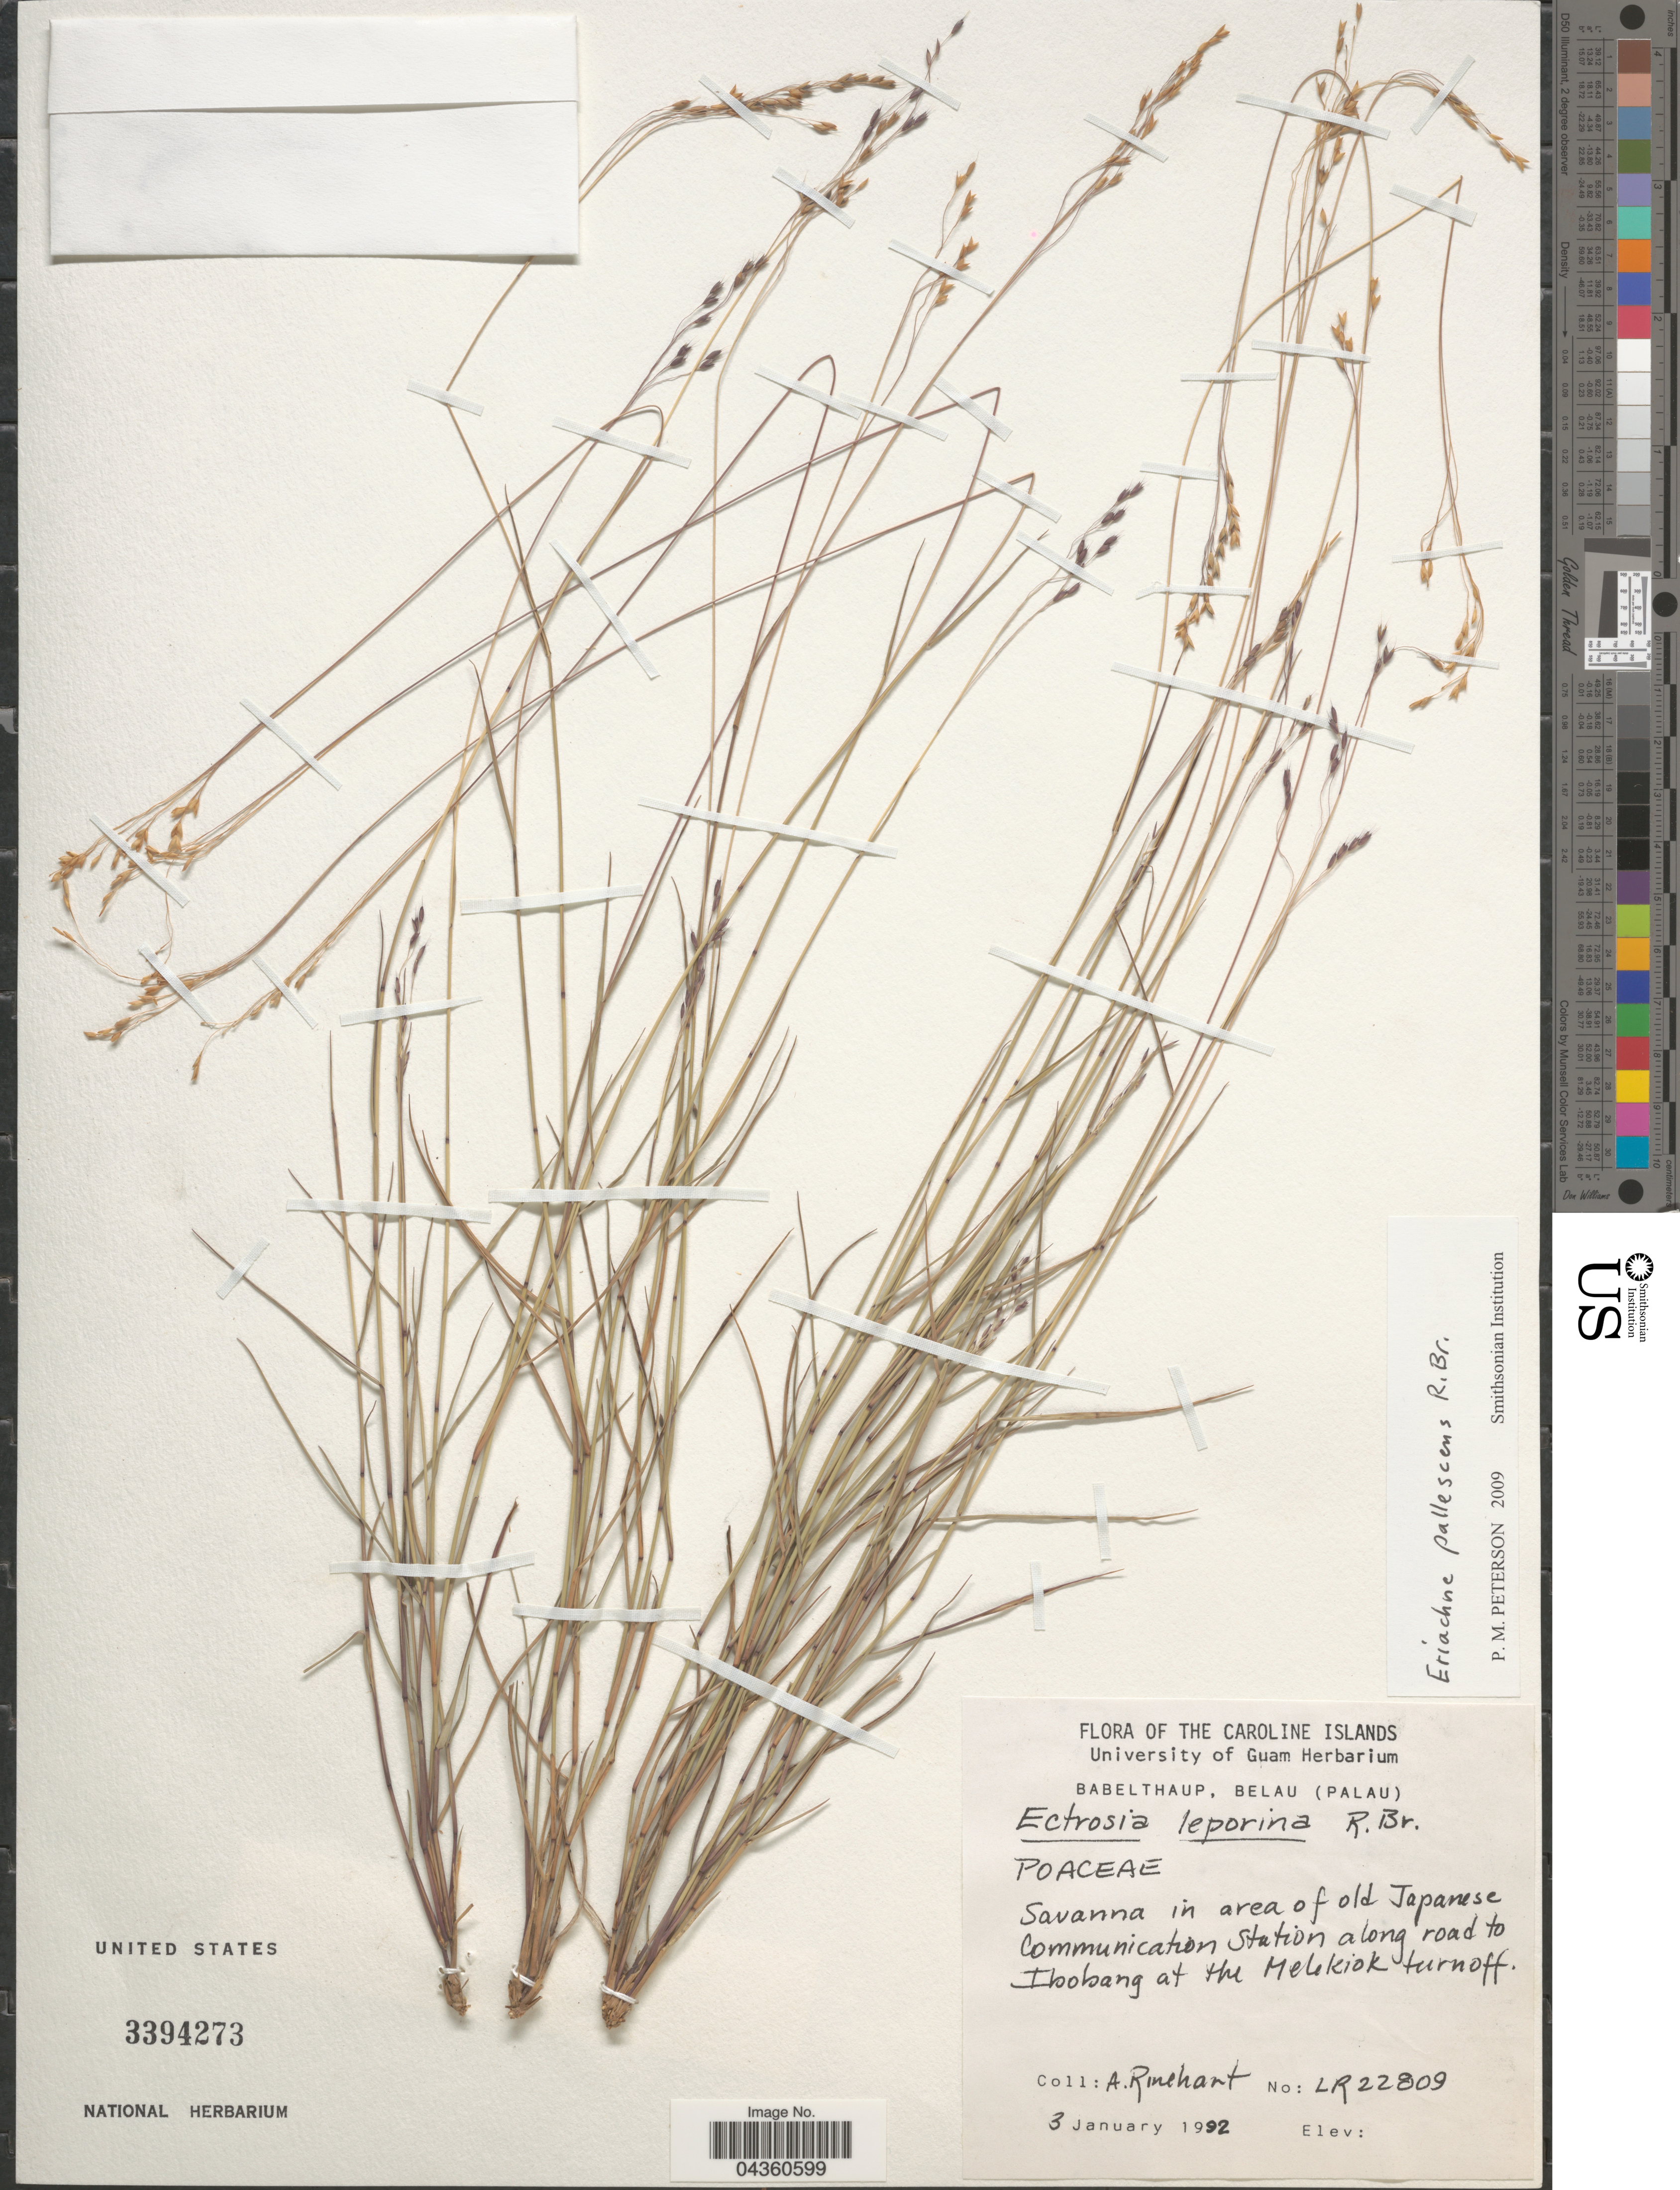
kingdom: Plantae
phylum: Tracheophyta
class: Liliopsida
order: Poales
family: Poaceae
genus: Eriachne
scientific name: Eriachne pallescens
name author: R. Br.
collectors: A. Rinehart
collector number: LR22809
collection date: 1992-01-03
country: Palau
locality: Caroline Islands. Savanna in area of old Japanese Communication Station along road to Ibobang at the Melekiok turnoff.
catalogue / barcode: US 3394273